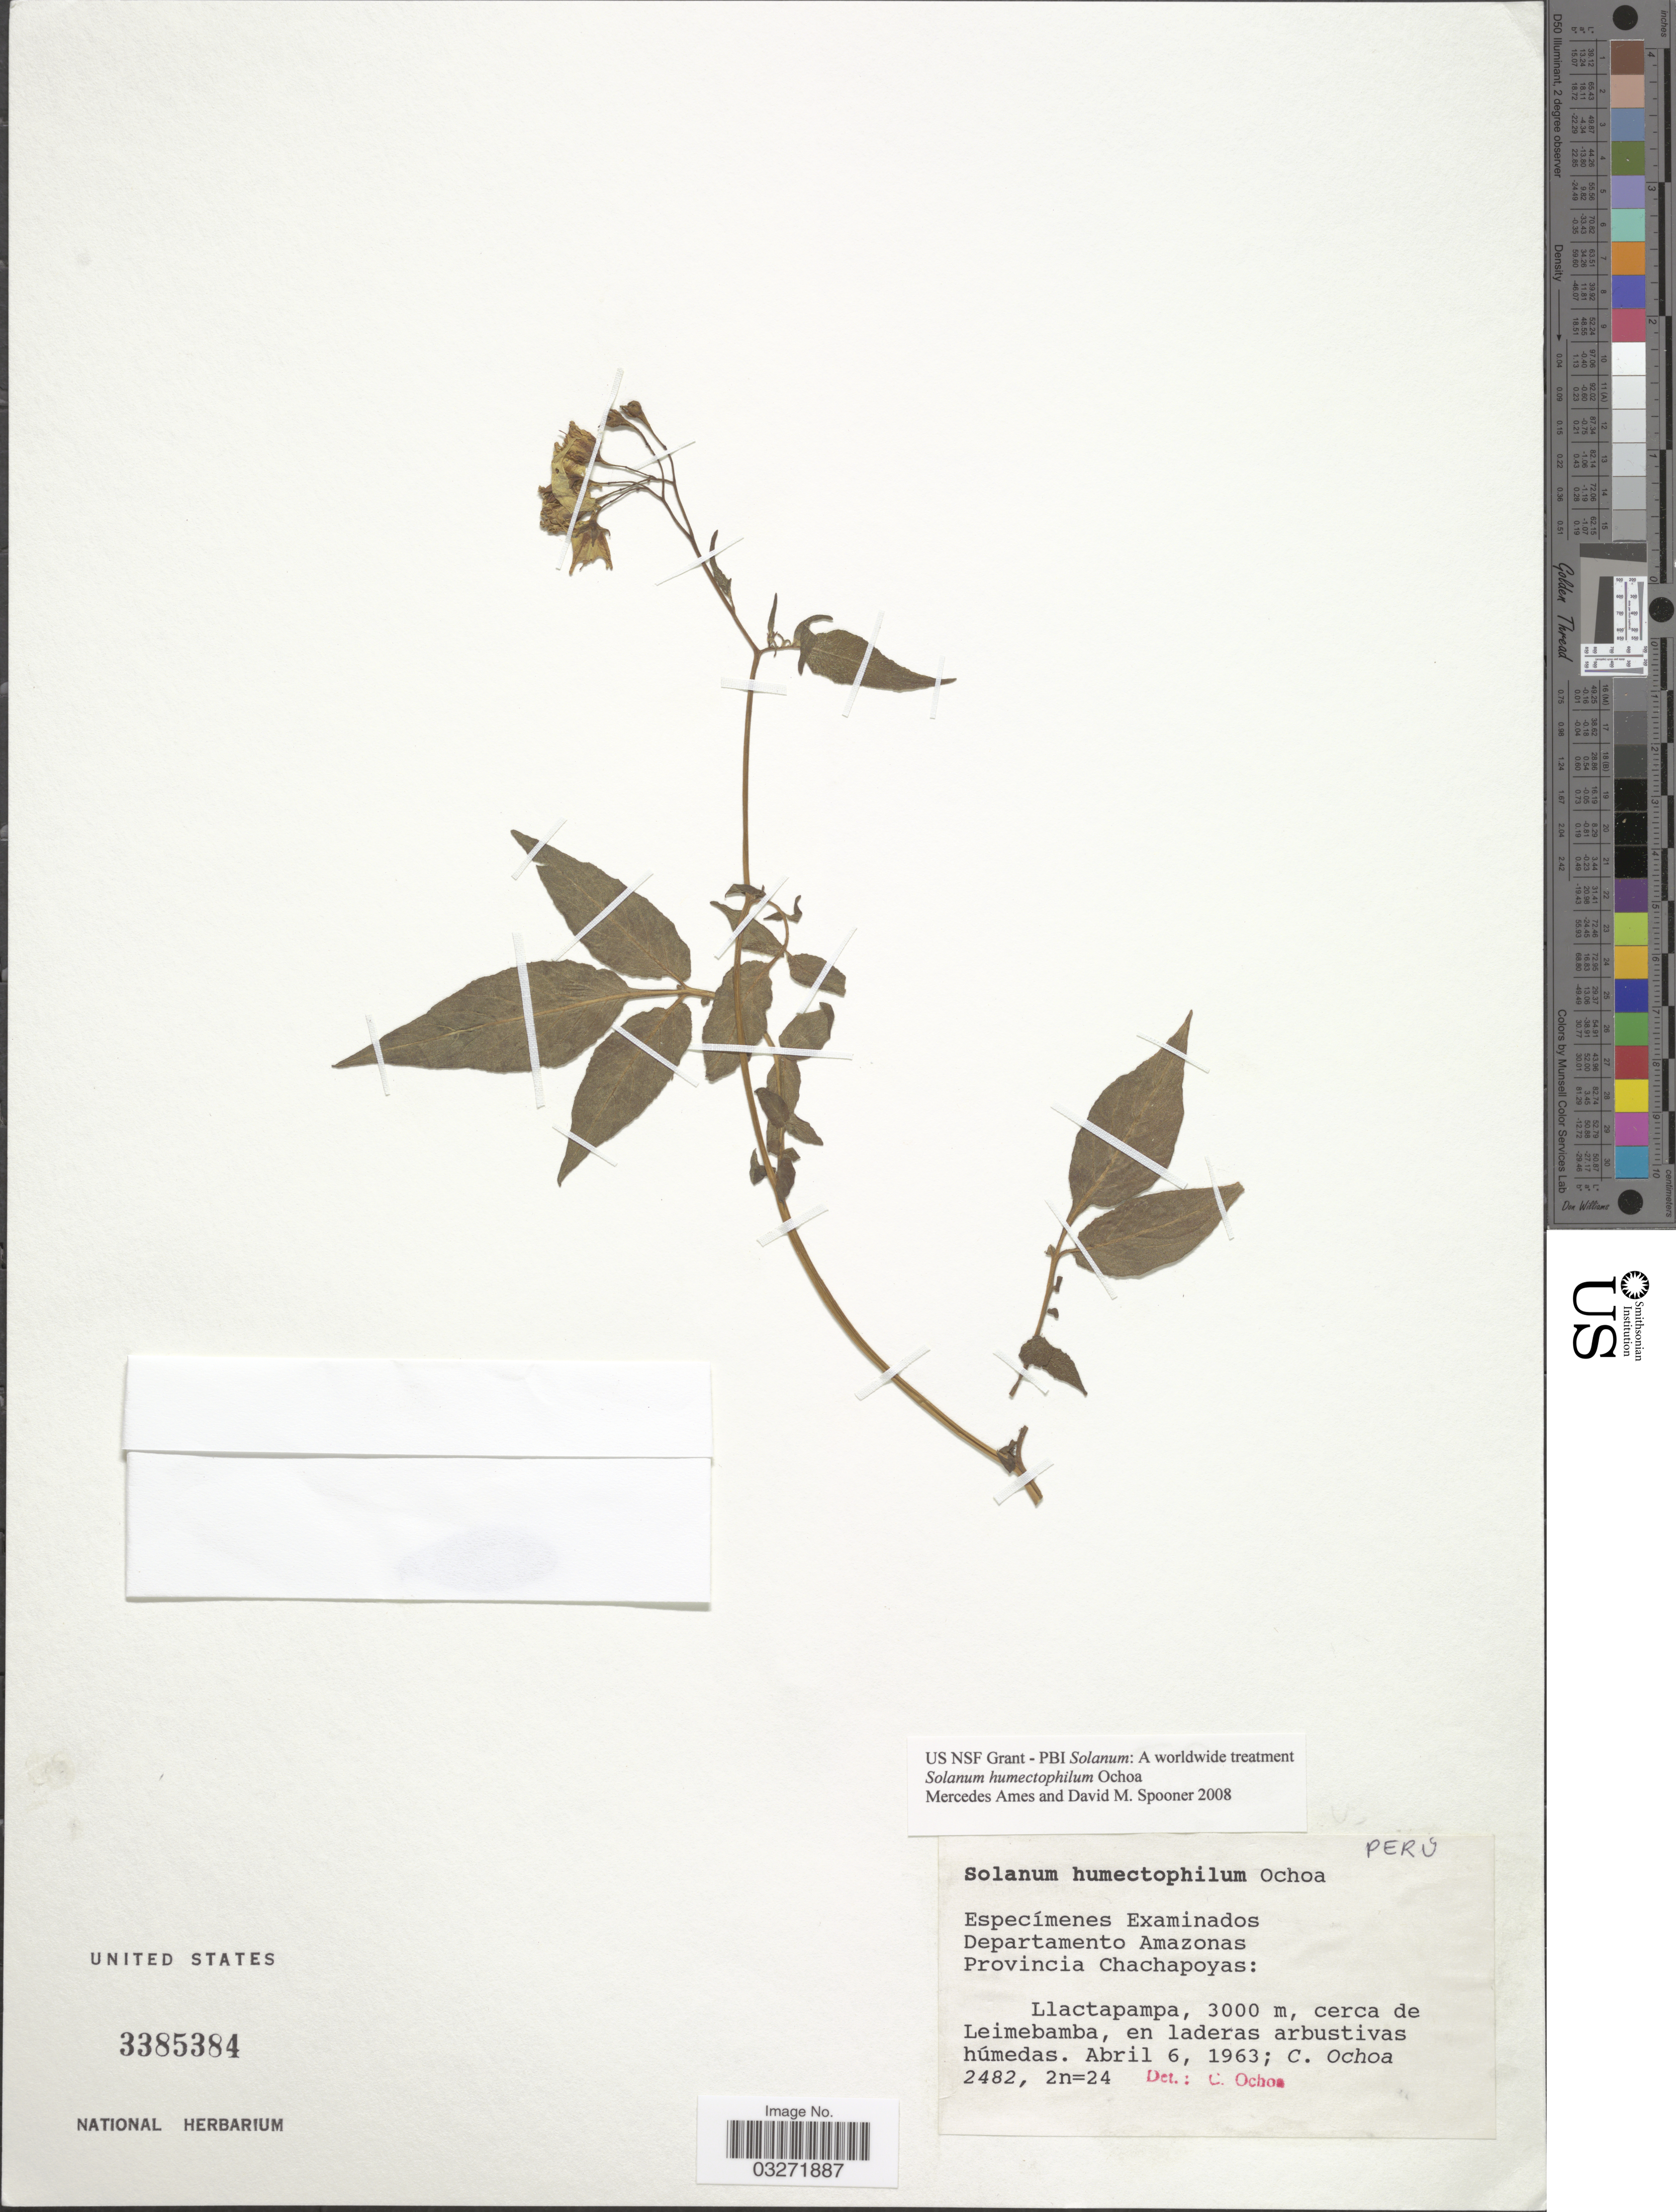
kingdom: Plantae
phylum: Tracheophyta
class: Magnoliopsida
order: Solanales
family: Solanaceae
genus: Solanum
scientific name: Solanum humectophilum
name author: Ochoa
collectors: C. Ochoa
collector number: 2482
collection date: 1963-04-06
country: Peru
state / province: Amazonas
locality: Departamento Amazonas. Provincia Chachapoyas: Llactapampa, cerca de Leimebamba.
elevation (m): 3000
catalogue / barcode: US 3385384